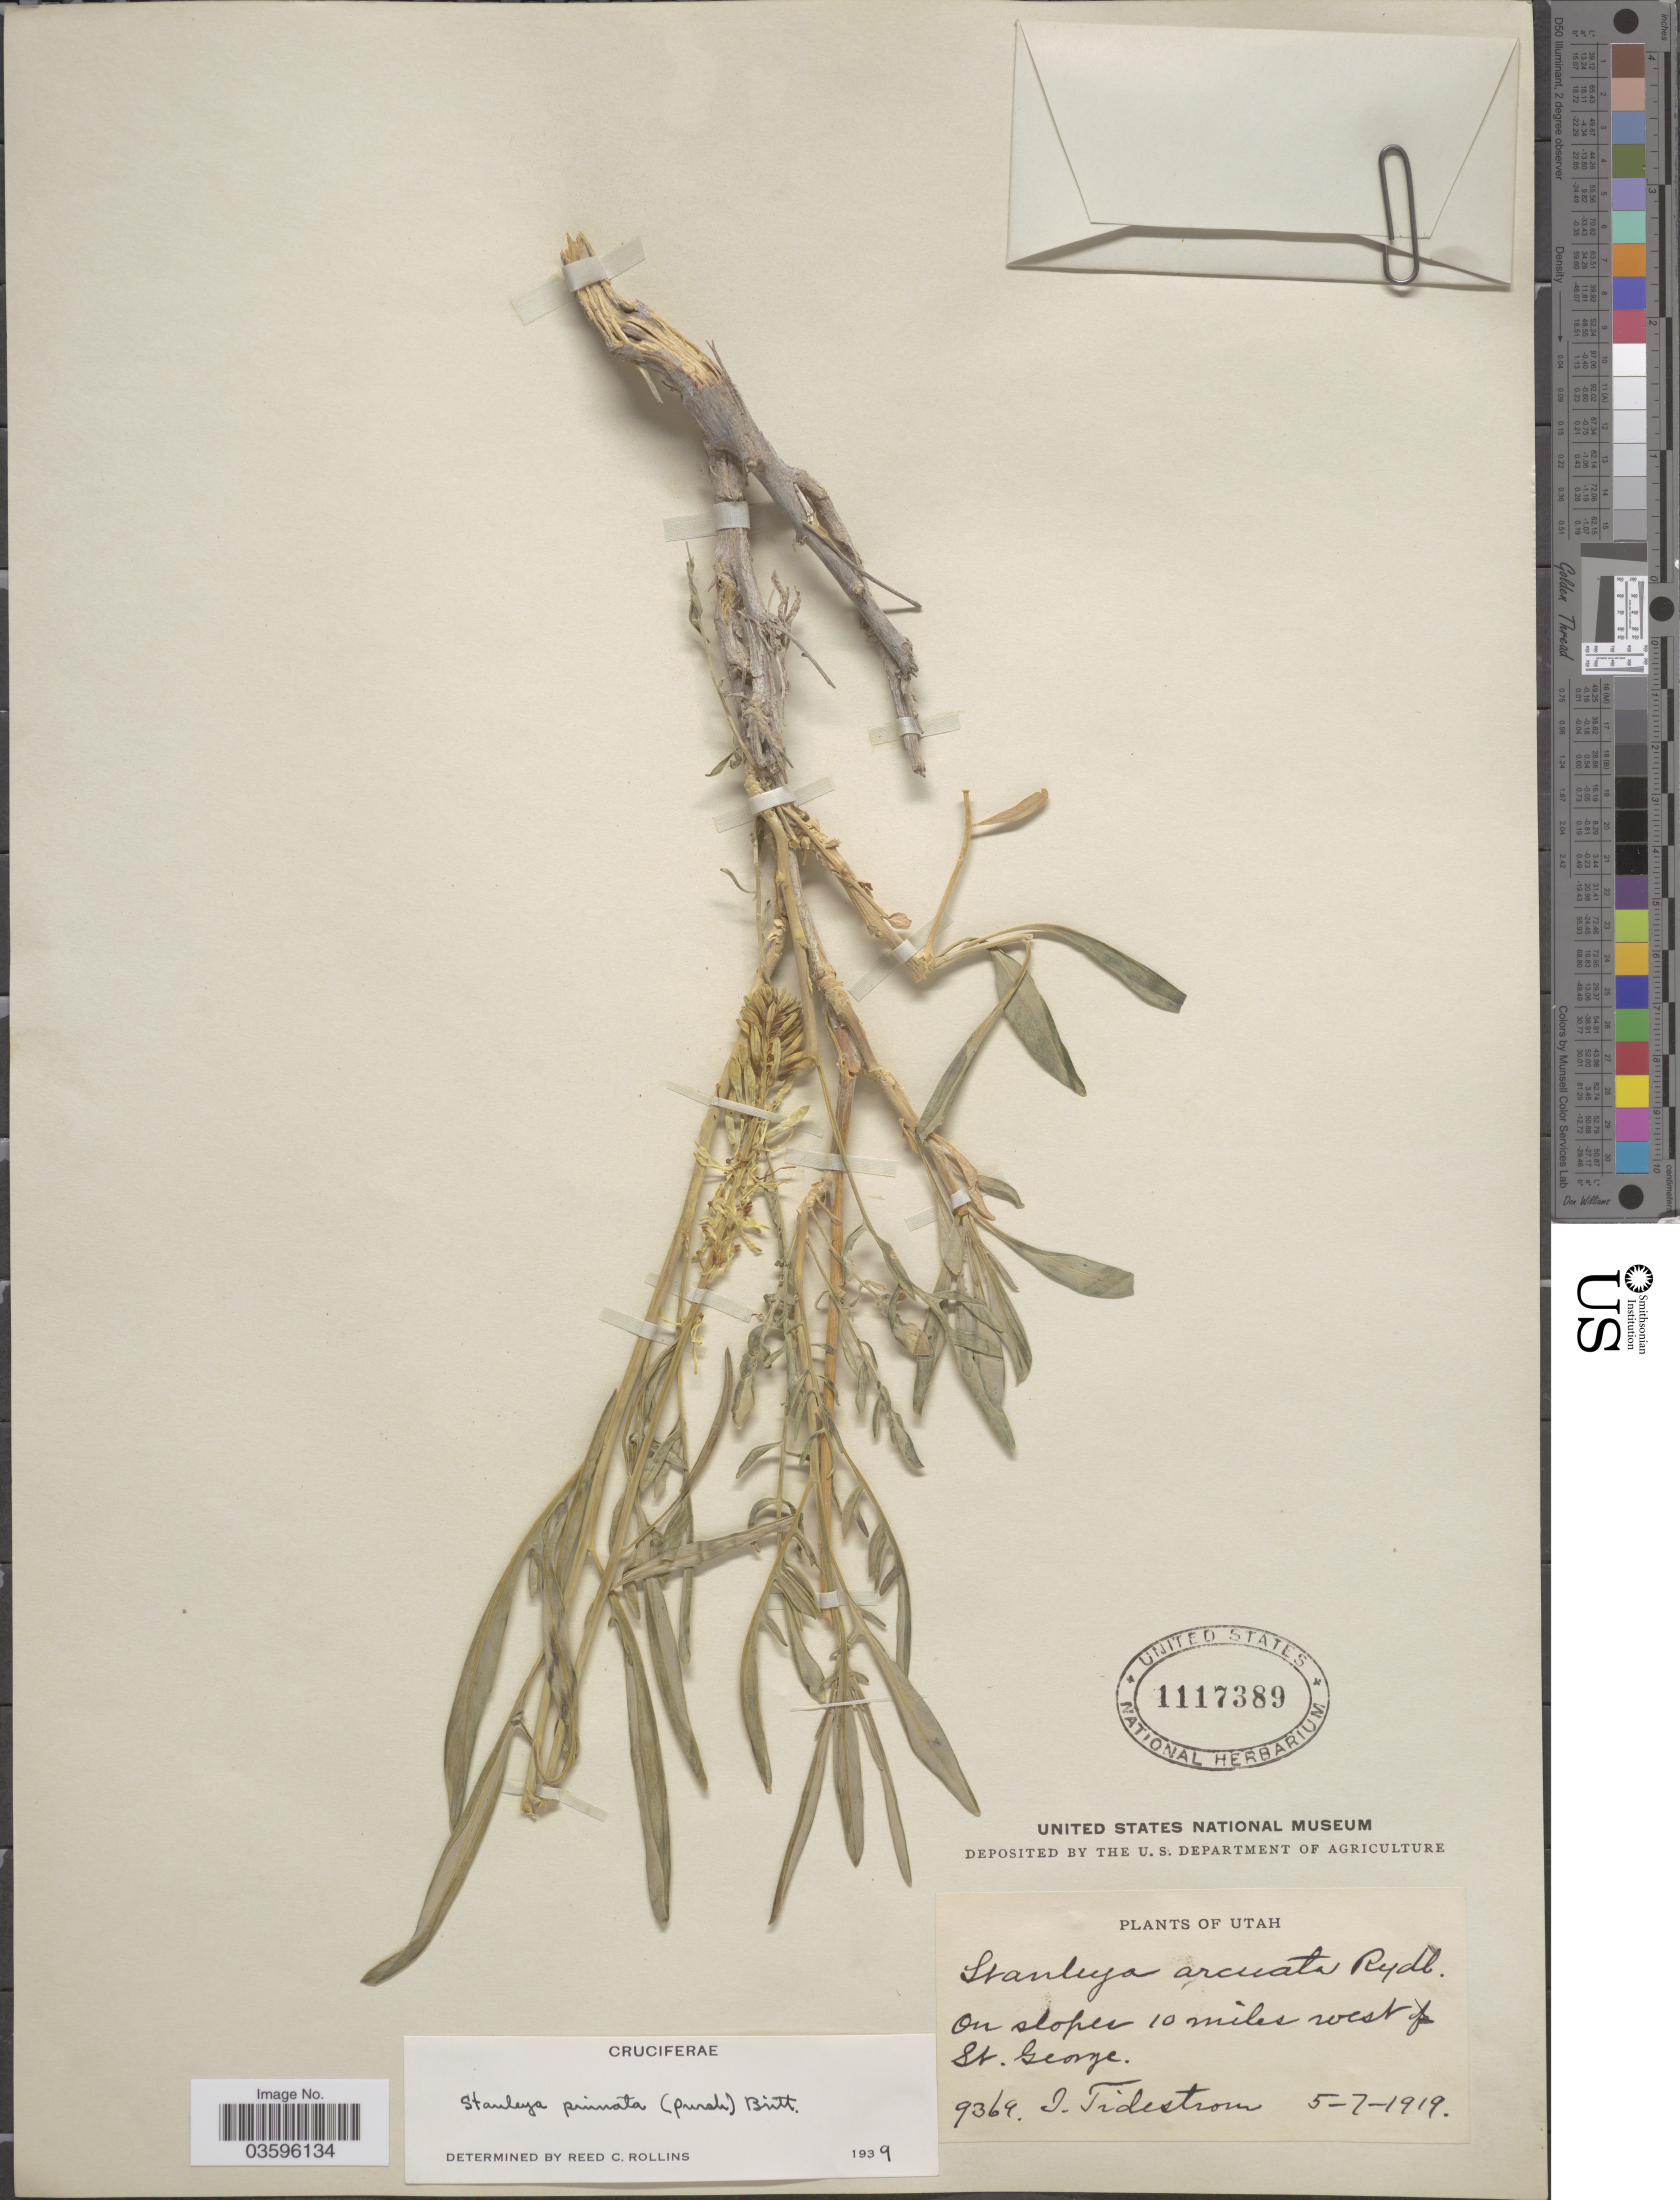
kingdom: Plantae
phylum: Tracheophyta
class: Magnoliopsida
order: Brassicales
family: Brassicaceae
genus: Stanleya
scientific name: Stanleya pinnata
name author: (Pursh) Britton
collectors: I. F. Tidestrom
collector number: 9369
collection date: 1919-05-07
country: United States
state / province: Utah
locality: On slopes 10 miles west of St. George.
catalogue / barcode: US 1117389